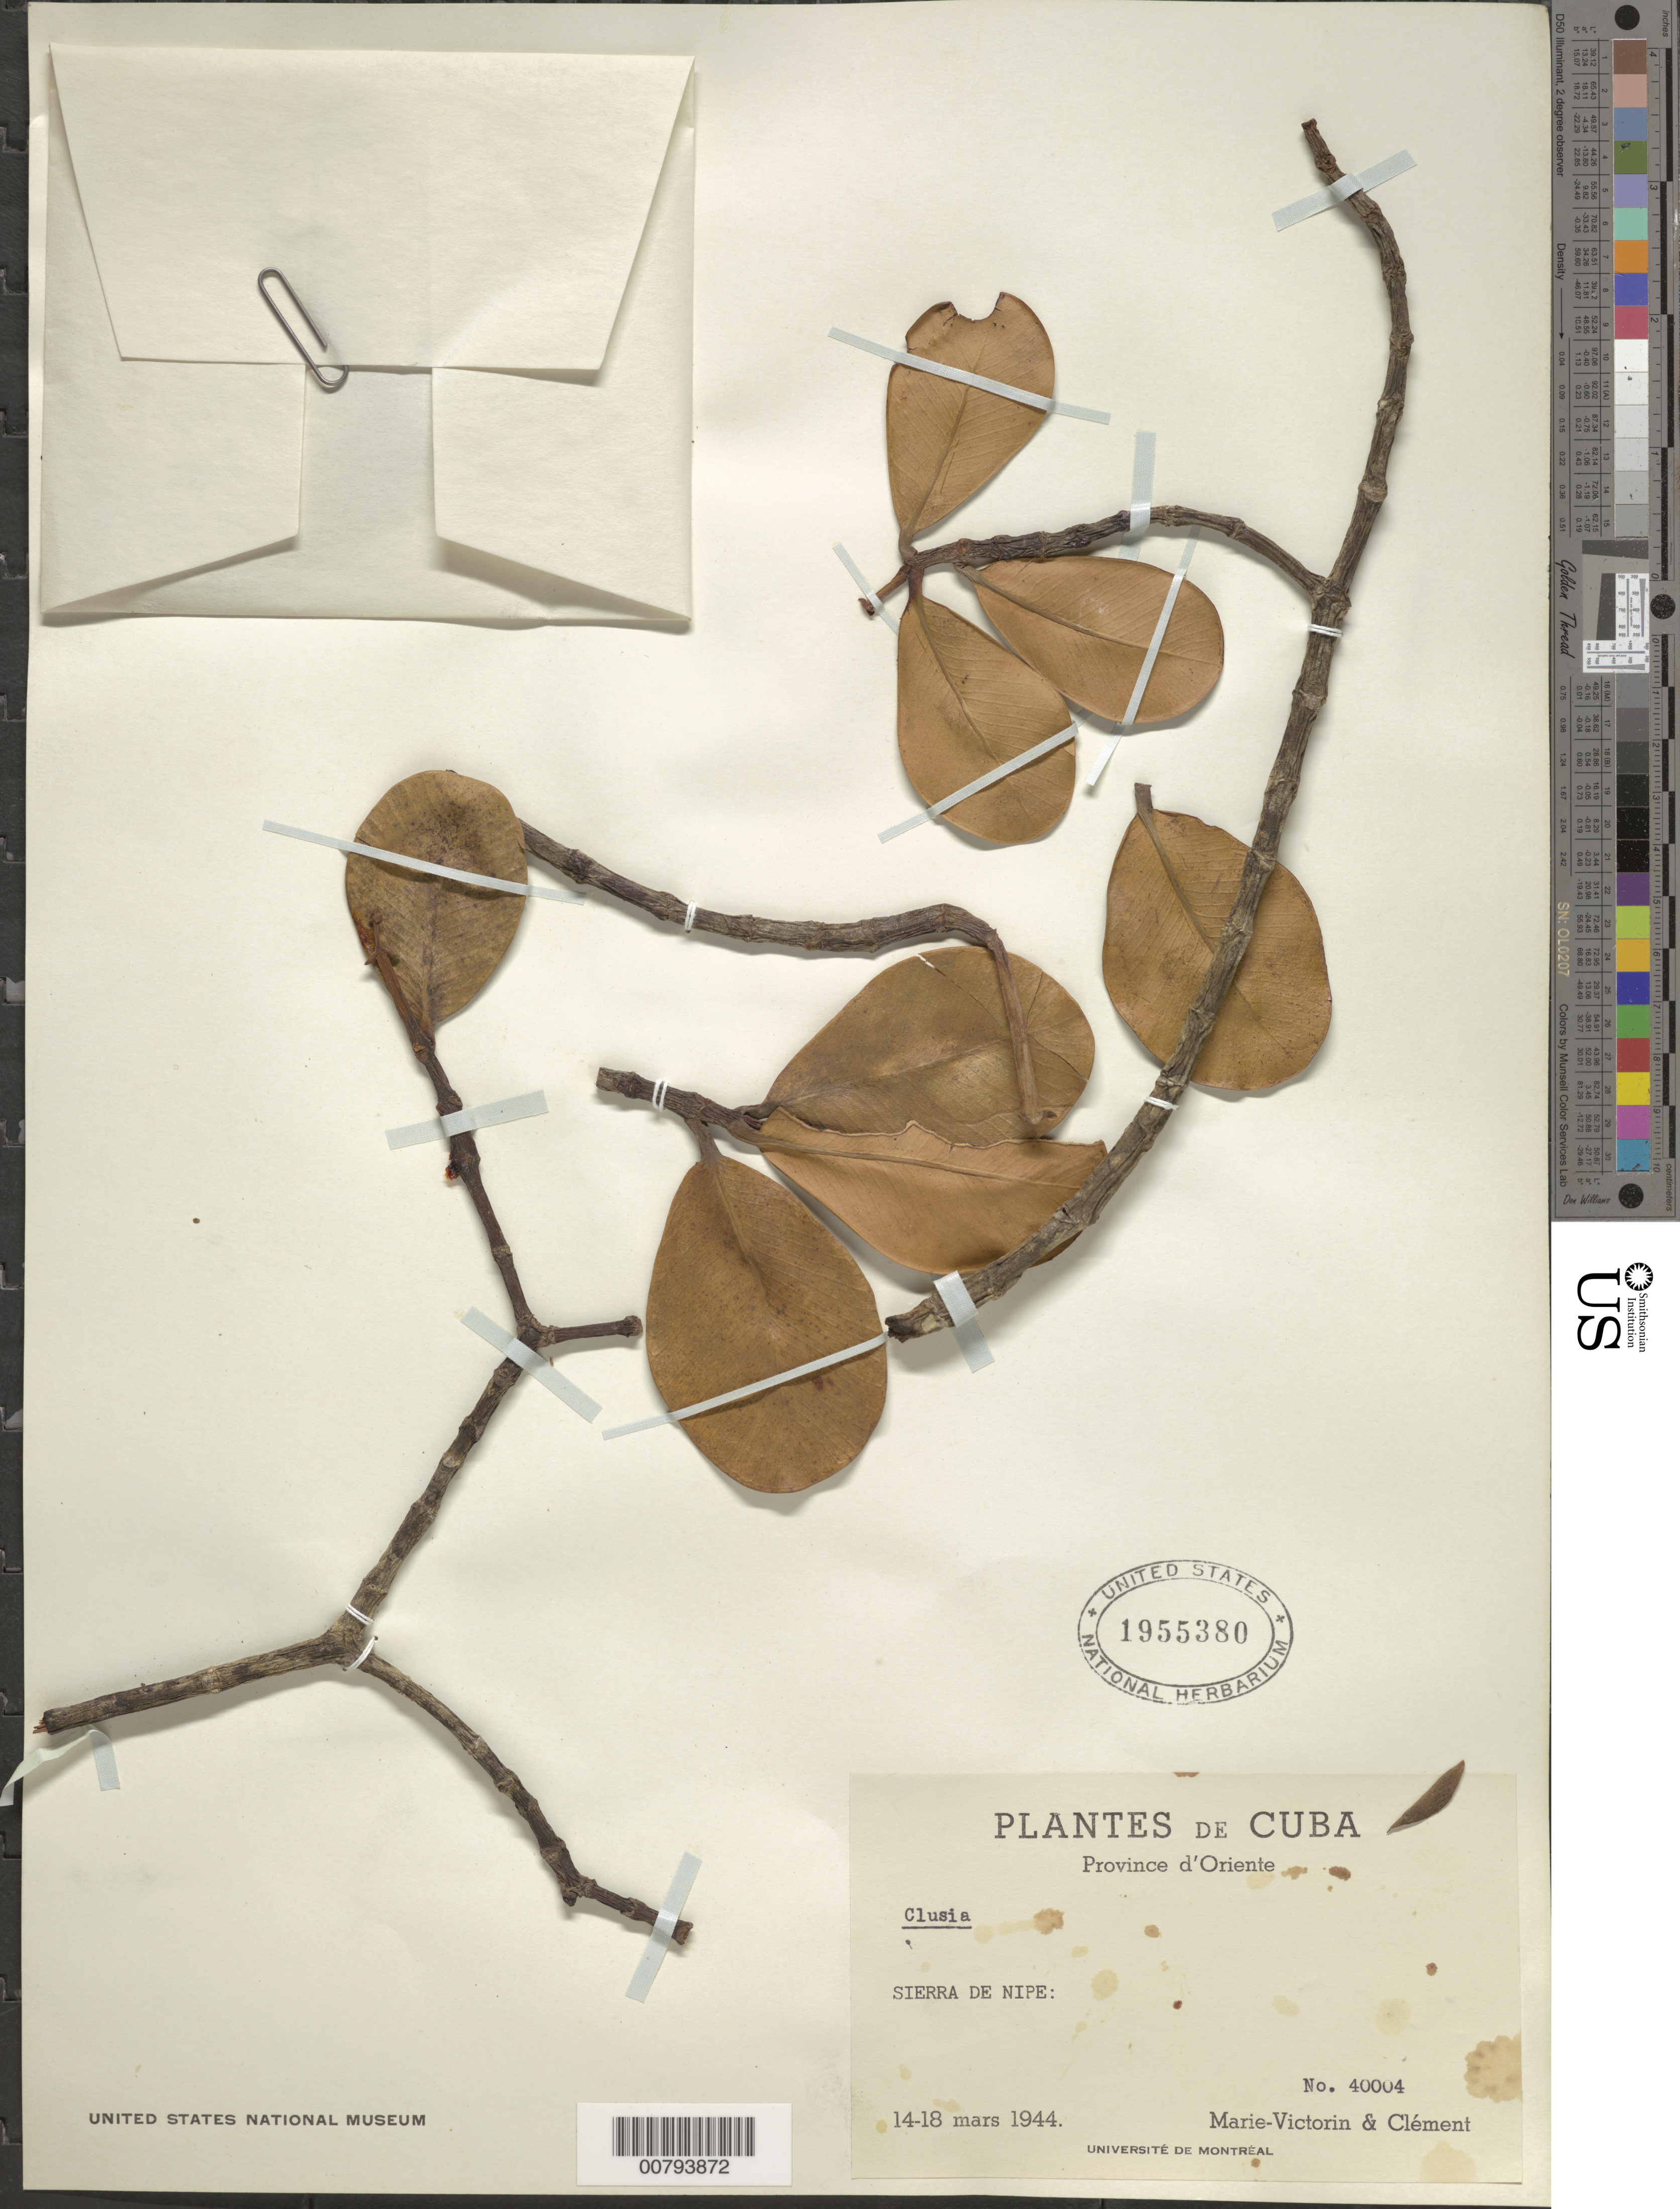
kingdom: Plantae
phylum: Tracheophyta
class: Magnoliopsida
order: Malpighiales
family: Clusiaceae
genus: Clusia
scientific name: Clusia tetrastigma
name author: Vesque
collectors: Fr. Marie-Victorin & B. Clement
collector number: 40004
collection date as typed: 14 Mar 1944 to 18 Mar 1944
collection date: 1944-03-14/1944-03-18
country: Cuba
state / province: Oriente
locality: Sierra de Nipe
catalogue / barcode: US 1955380